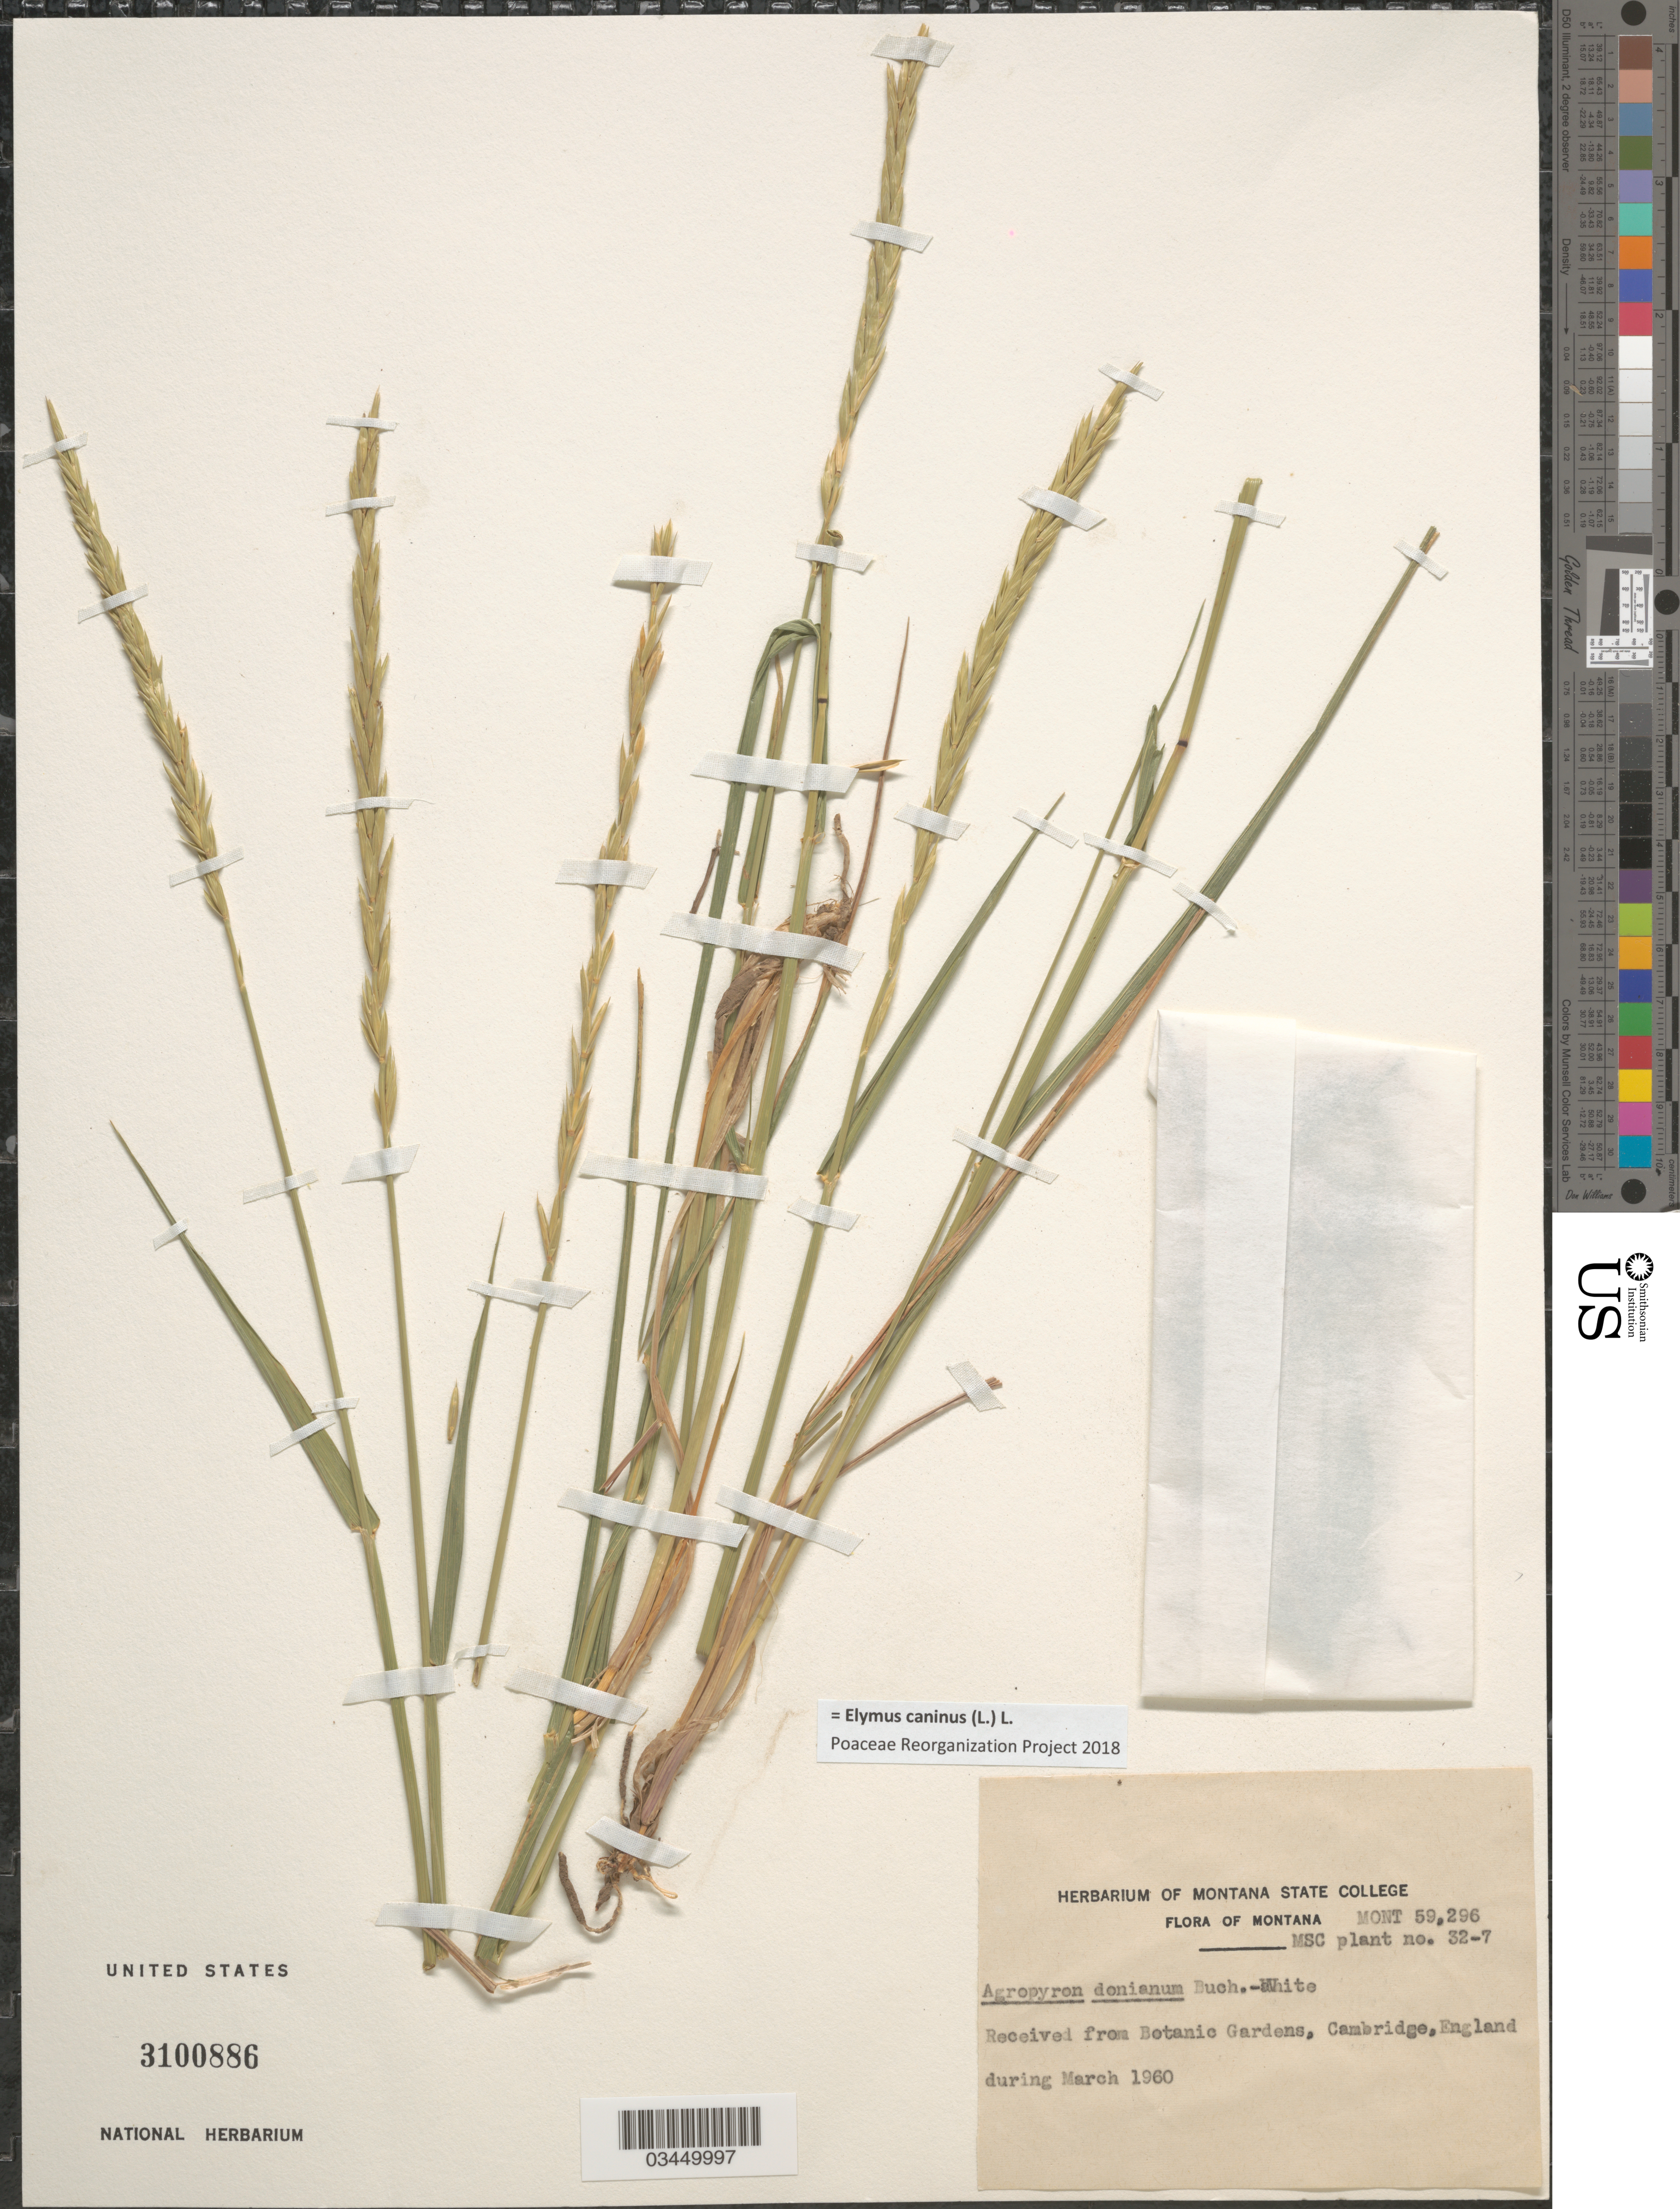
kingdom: Plantae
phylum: Tracheophyta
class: Liliopsida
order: Poales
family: Poaceae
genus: Elymus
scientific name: Elymus caninus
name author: (L.) L.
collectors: ex herb. Montana State College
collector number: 32-7?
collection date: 1960-03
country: United Kingdom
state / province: England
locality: Botanic Gardens, Cambridge. [unsure placement]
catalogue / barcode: US 3100886